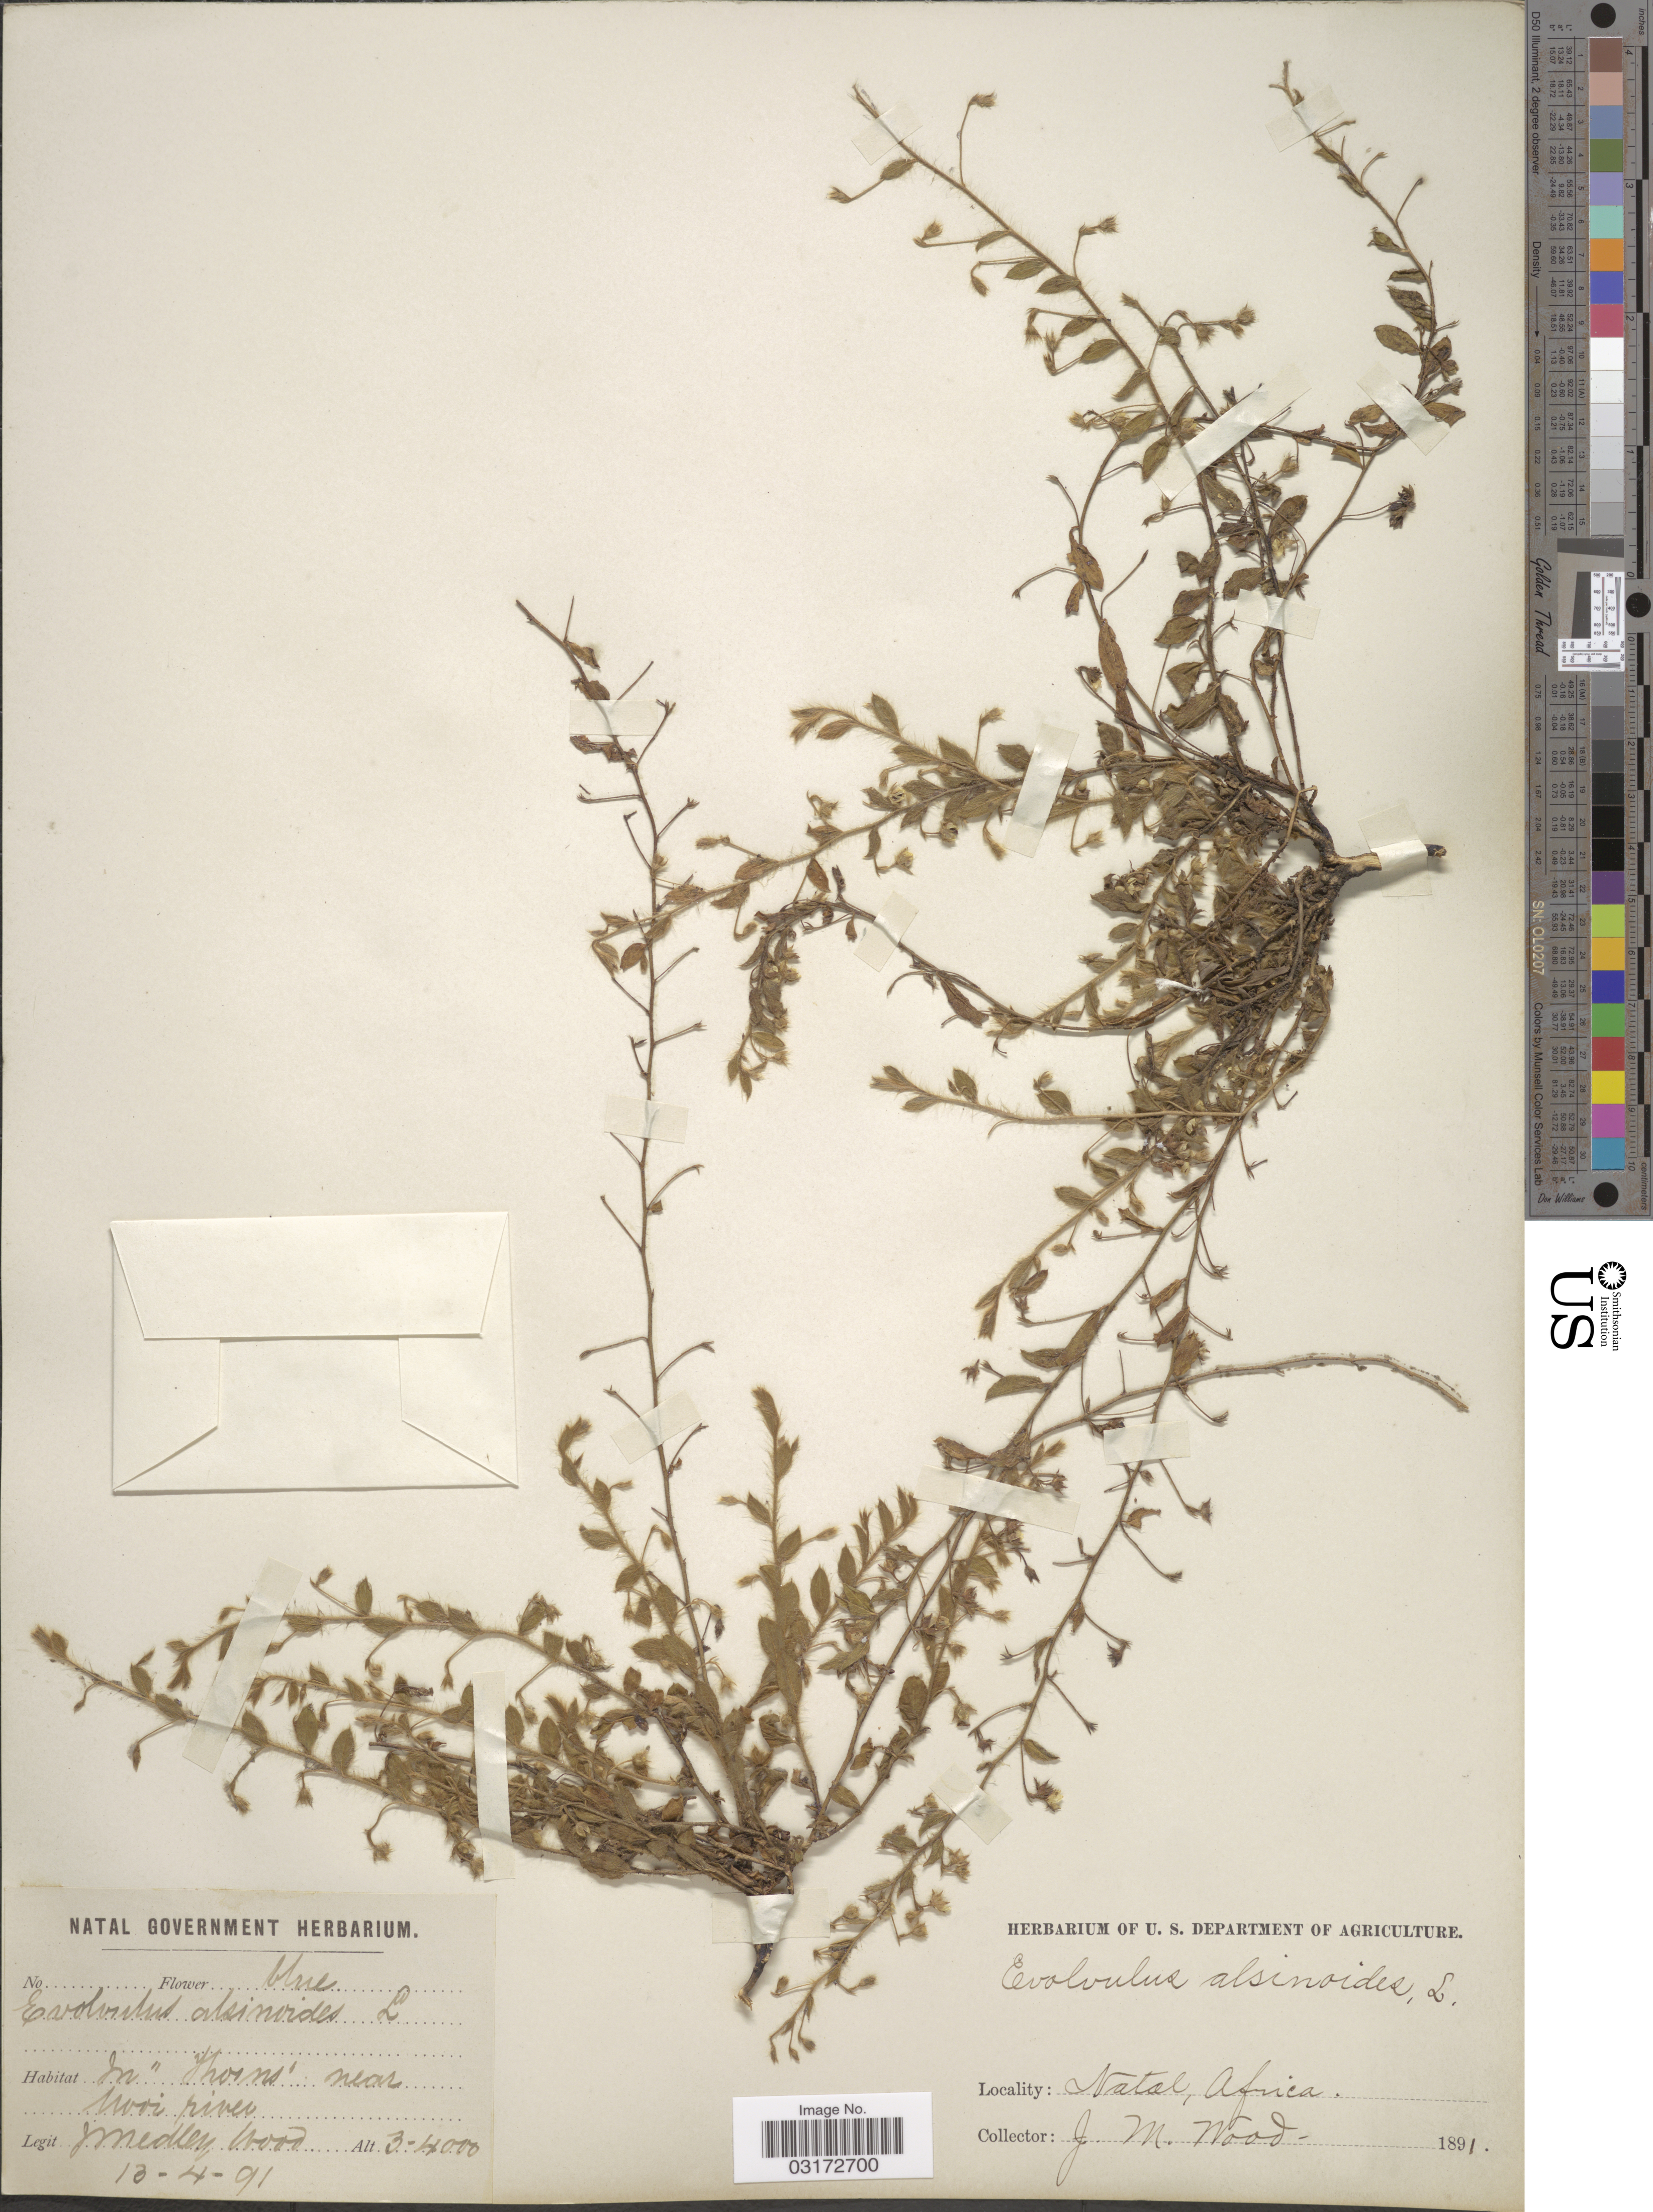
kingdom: Plantae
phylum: Tracheophyta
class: Magnoliopsida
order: Solanales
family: Convolvulaceae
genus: Evolvulus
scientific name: Evolvulus alsinoides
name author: (L.) L.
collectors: J. Medley Wood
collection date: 1891-04-13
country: South Africa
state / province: KwaZulu-Natal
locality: In Thorns' near Mooi river.